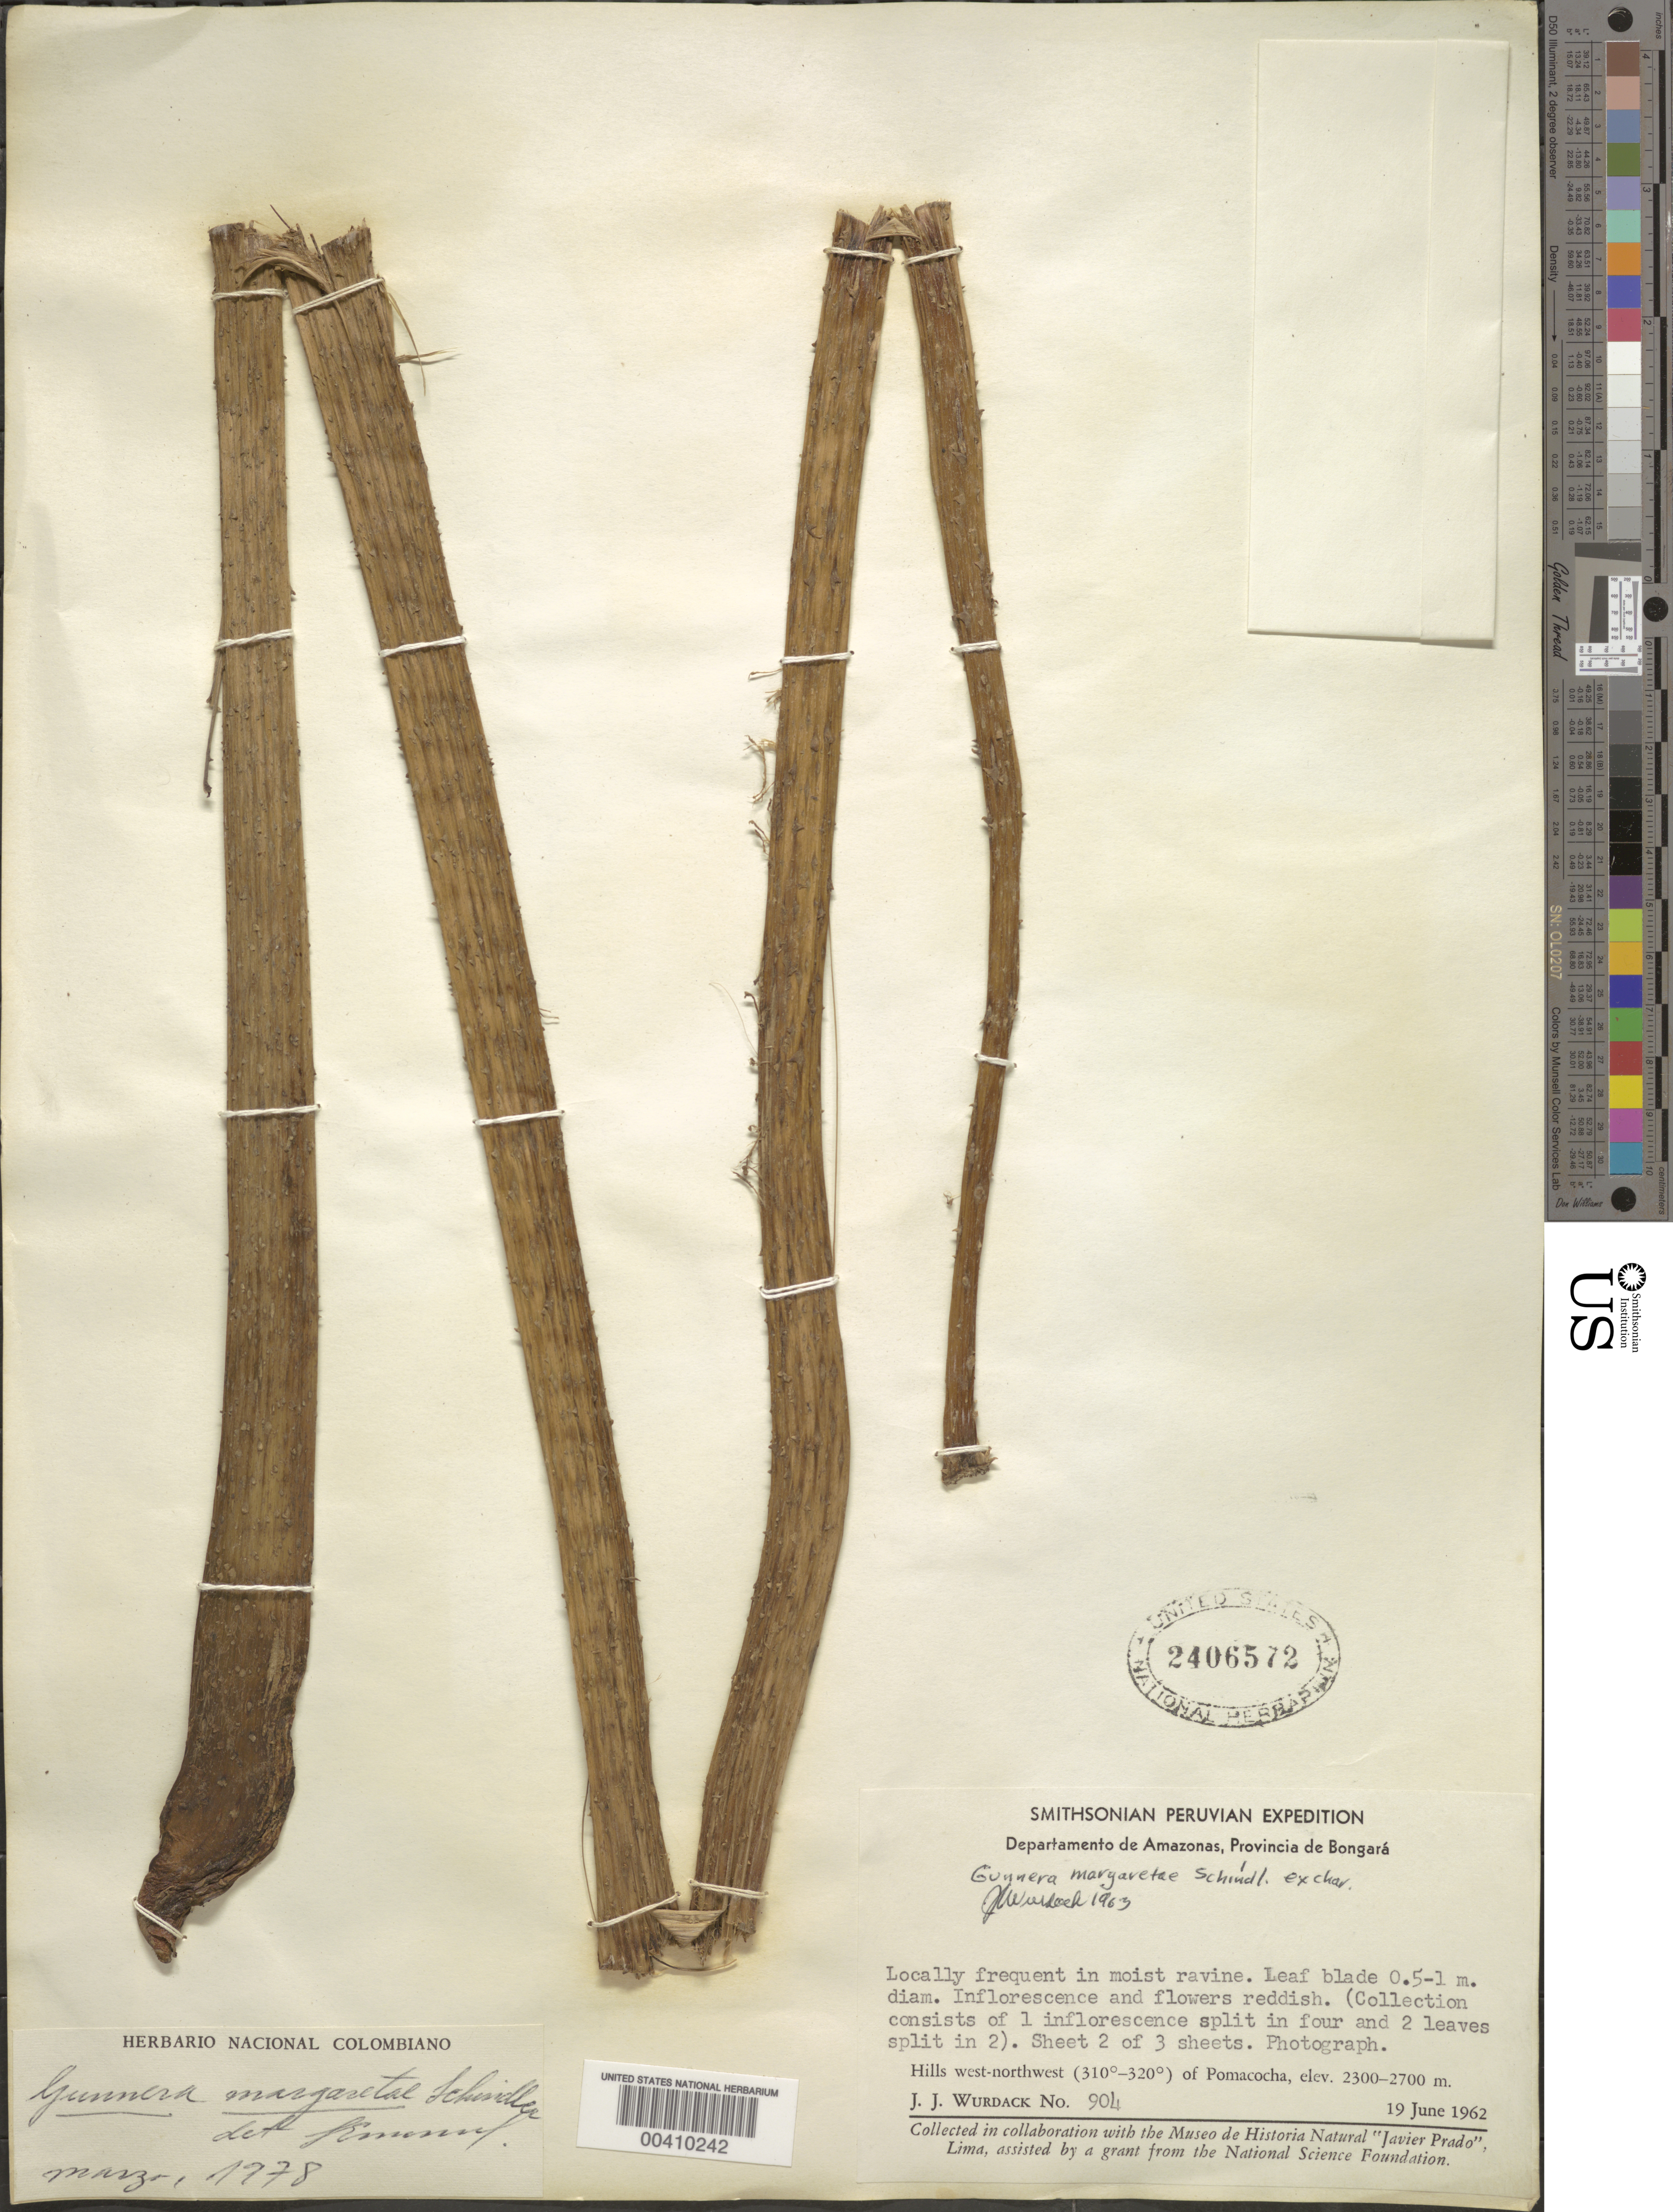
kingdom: Plantae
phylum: Tracheophyta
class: Magnoliopsida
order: Gunnerales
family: Gunneraceae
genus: Gunnera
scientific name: Gunnera margaretae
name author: Schindl.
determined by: Wurdack, John J., (US), US (UNITED STATES)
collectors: J. J. Wurdack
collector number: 904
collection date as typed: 19 Jun 1962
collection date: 1962-06-19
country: Peru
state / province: Amazonas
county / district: Bongará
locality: hills NNW (310° - 320°) of Pomacocha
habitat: Moist ravine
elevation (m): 2300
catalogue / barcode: US 2406572